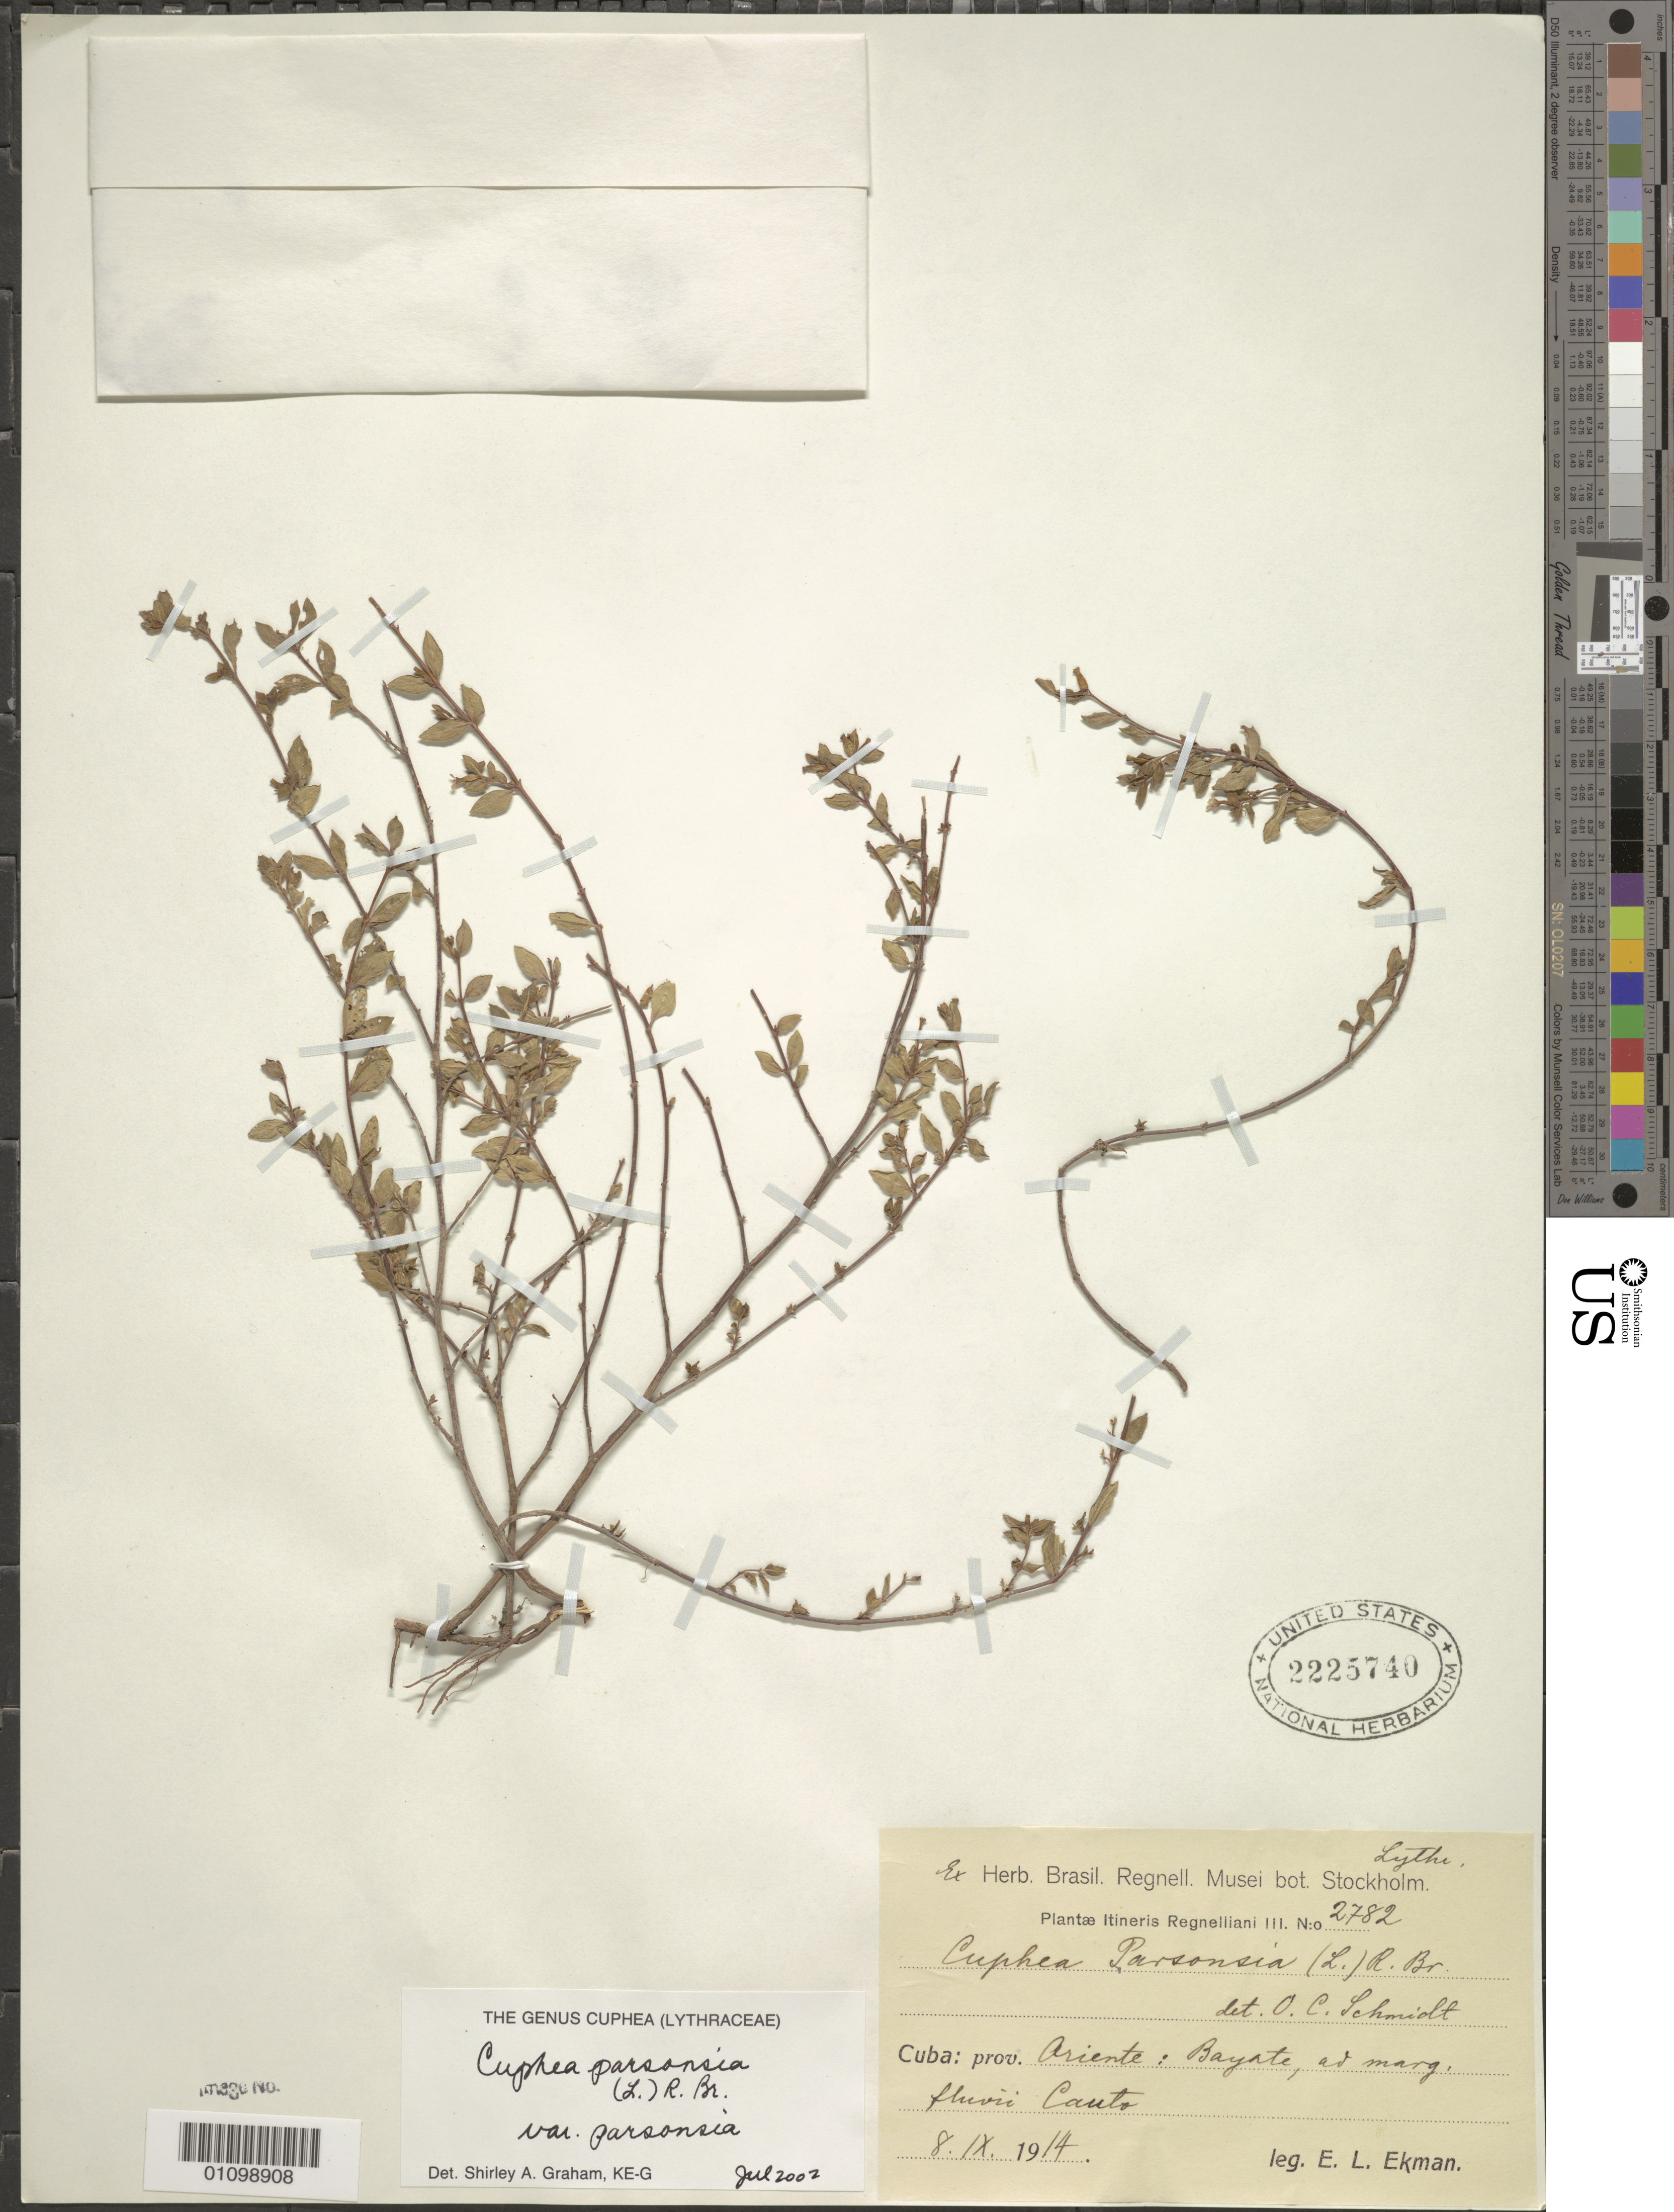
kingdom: Plantae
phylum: Tracheophyta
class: Magnoliopsida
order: Myrtales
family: Lythraceae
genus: Cuphea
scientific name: Cuphea parsonsia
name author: (L.) R. Br. ex Steud.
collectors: E. L. Ekman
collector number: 2782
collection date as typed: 08 Sep 1914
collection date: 1914-09-08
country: Cuba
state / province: Oriente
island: Cuba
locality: Bayate, as marg fluvi Cauto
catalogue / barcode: US 2225740